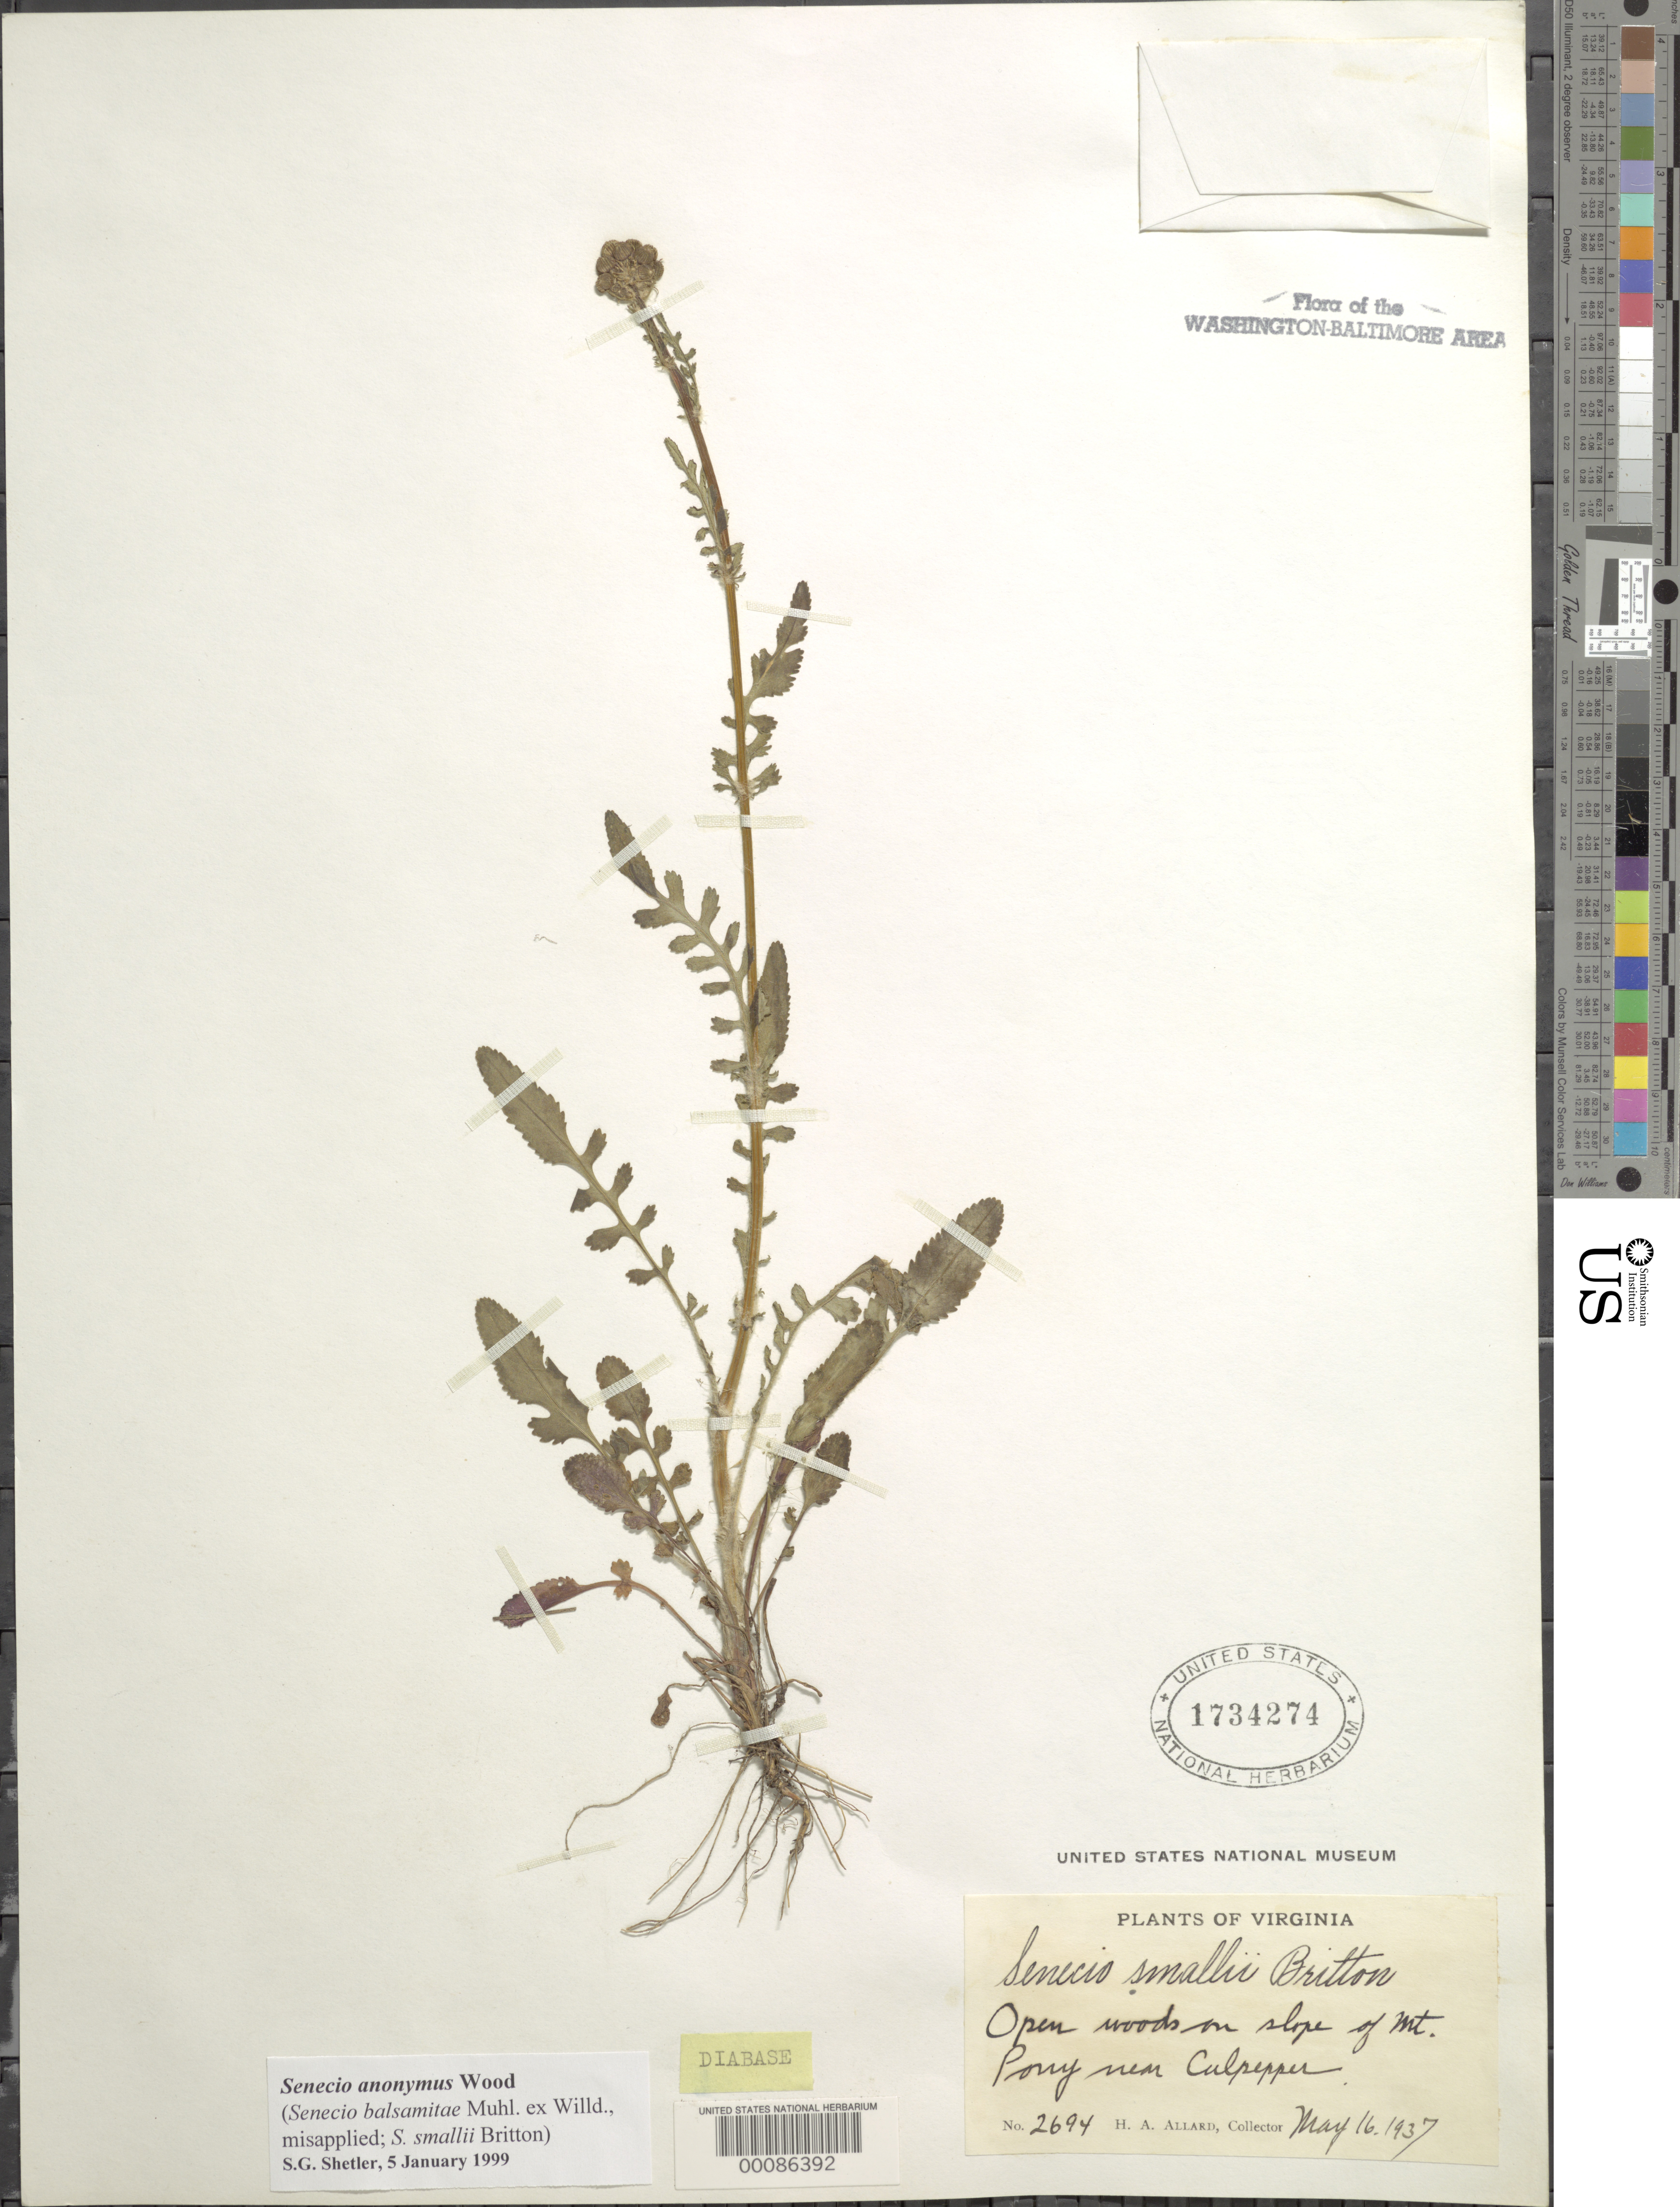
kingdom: Plantae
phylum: Tracheophyta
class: Magnoliopsida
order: Asterales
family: Asteraceae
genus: Packera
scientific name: Packera anonyma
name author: (Alph. Wood) W.A. Weber & Á. Löve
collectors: H. A. Allard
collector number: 2694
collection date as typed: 16 May 1937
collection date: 1937-05-16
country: United States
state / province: Virginia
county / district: Culpeper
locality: Mount Pony near Culpepper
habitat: Open woods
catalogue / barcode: US 1734274